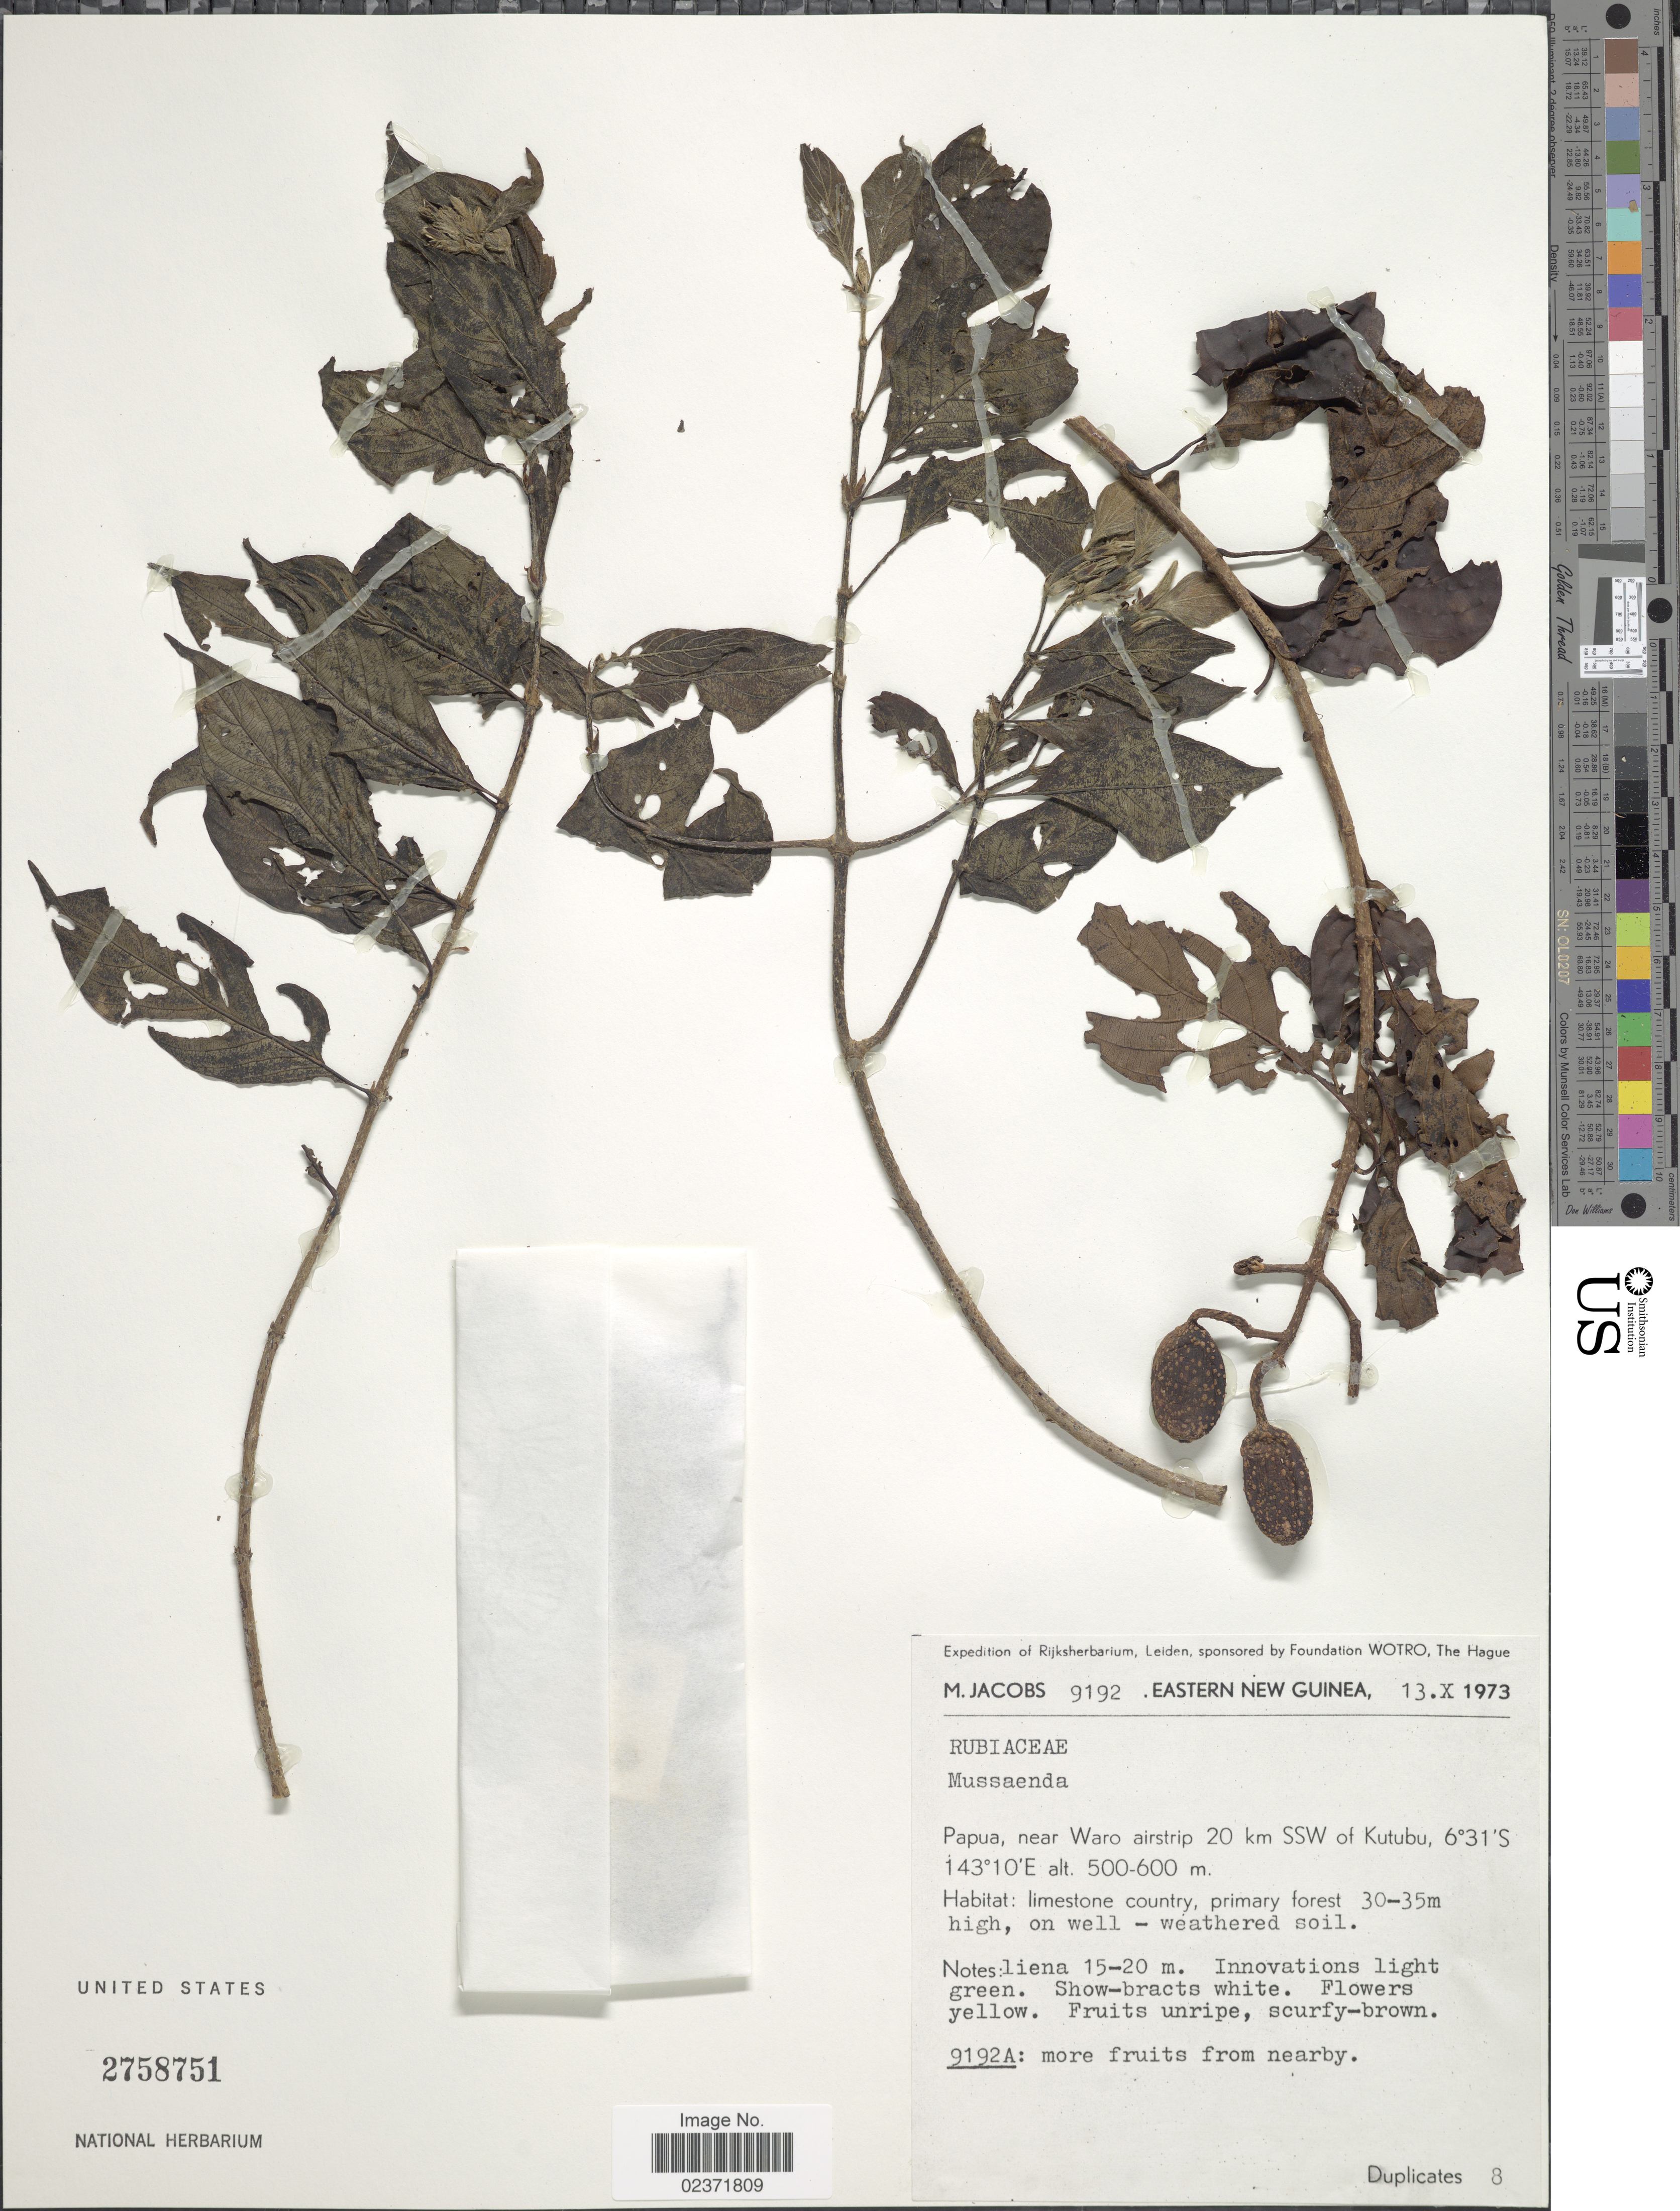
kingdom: Plantae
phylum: Tracheophyta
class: Magnoliopsida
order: Gentianales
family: Rubiaceae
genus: Mussaenda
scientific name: Mussaenda sp.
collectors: M. Jacobs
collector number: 9192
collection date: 1973-10-13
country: Papua New Guinea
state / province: Southern Highlands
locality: Eastern New Guinea, Papua, near Waro airstrip 20 km SSW of Kutubu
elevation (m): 500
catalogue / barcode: US 2758751